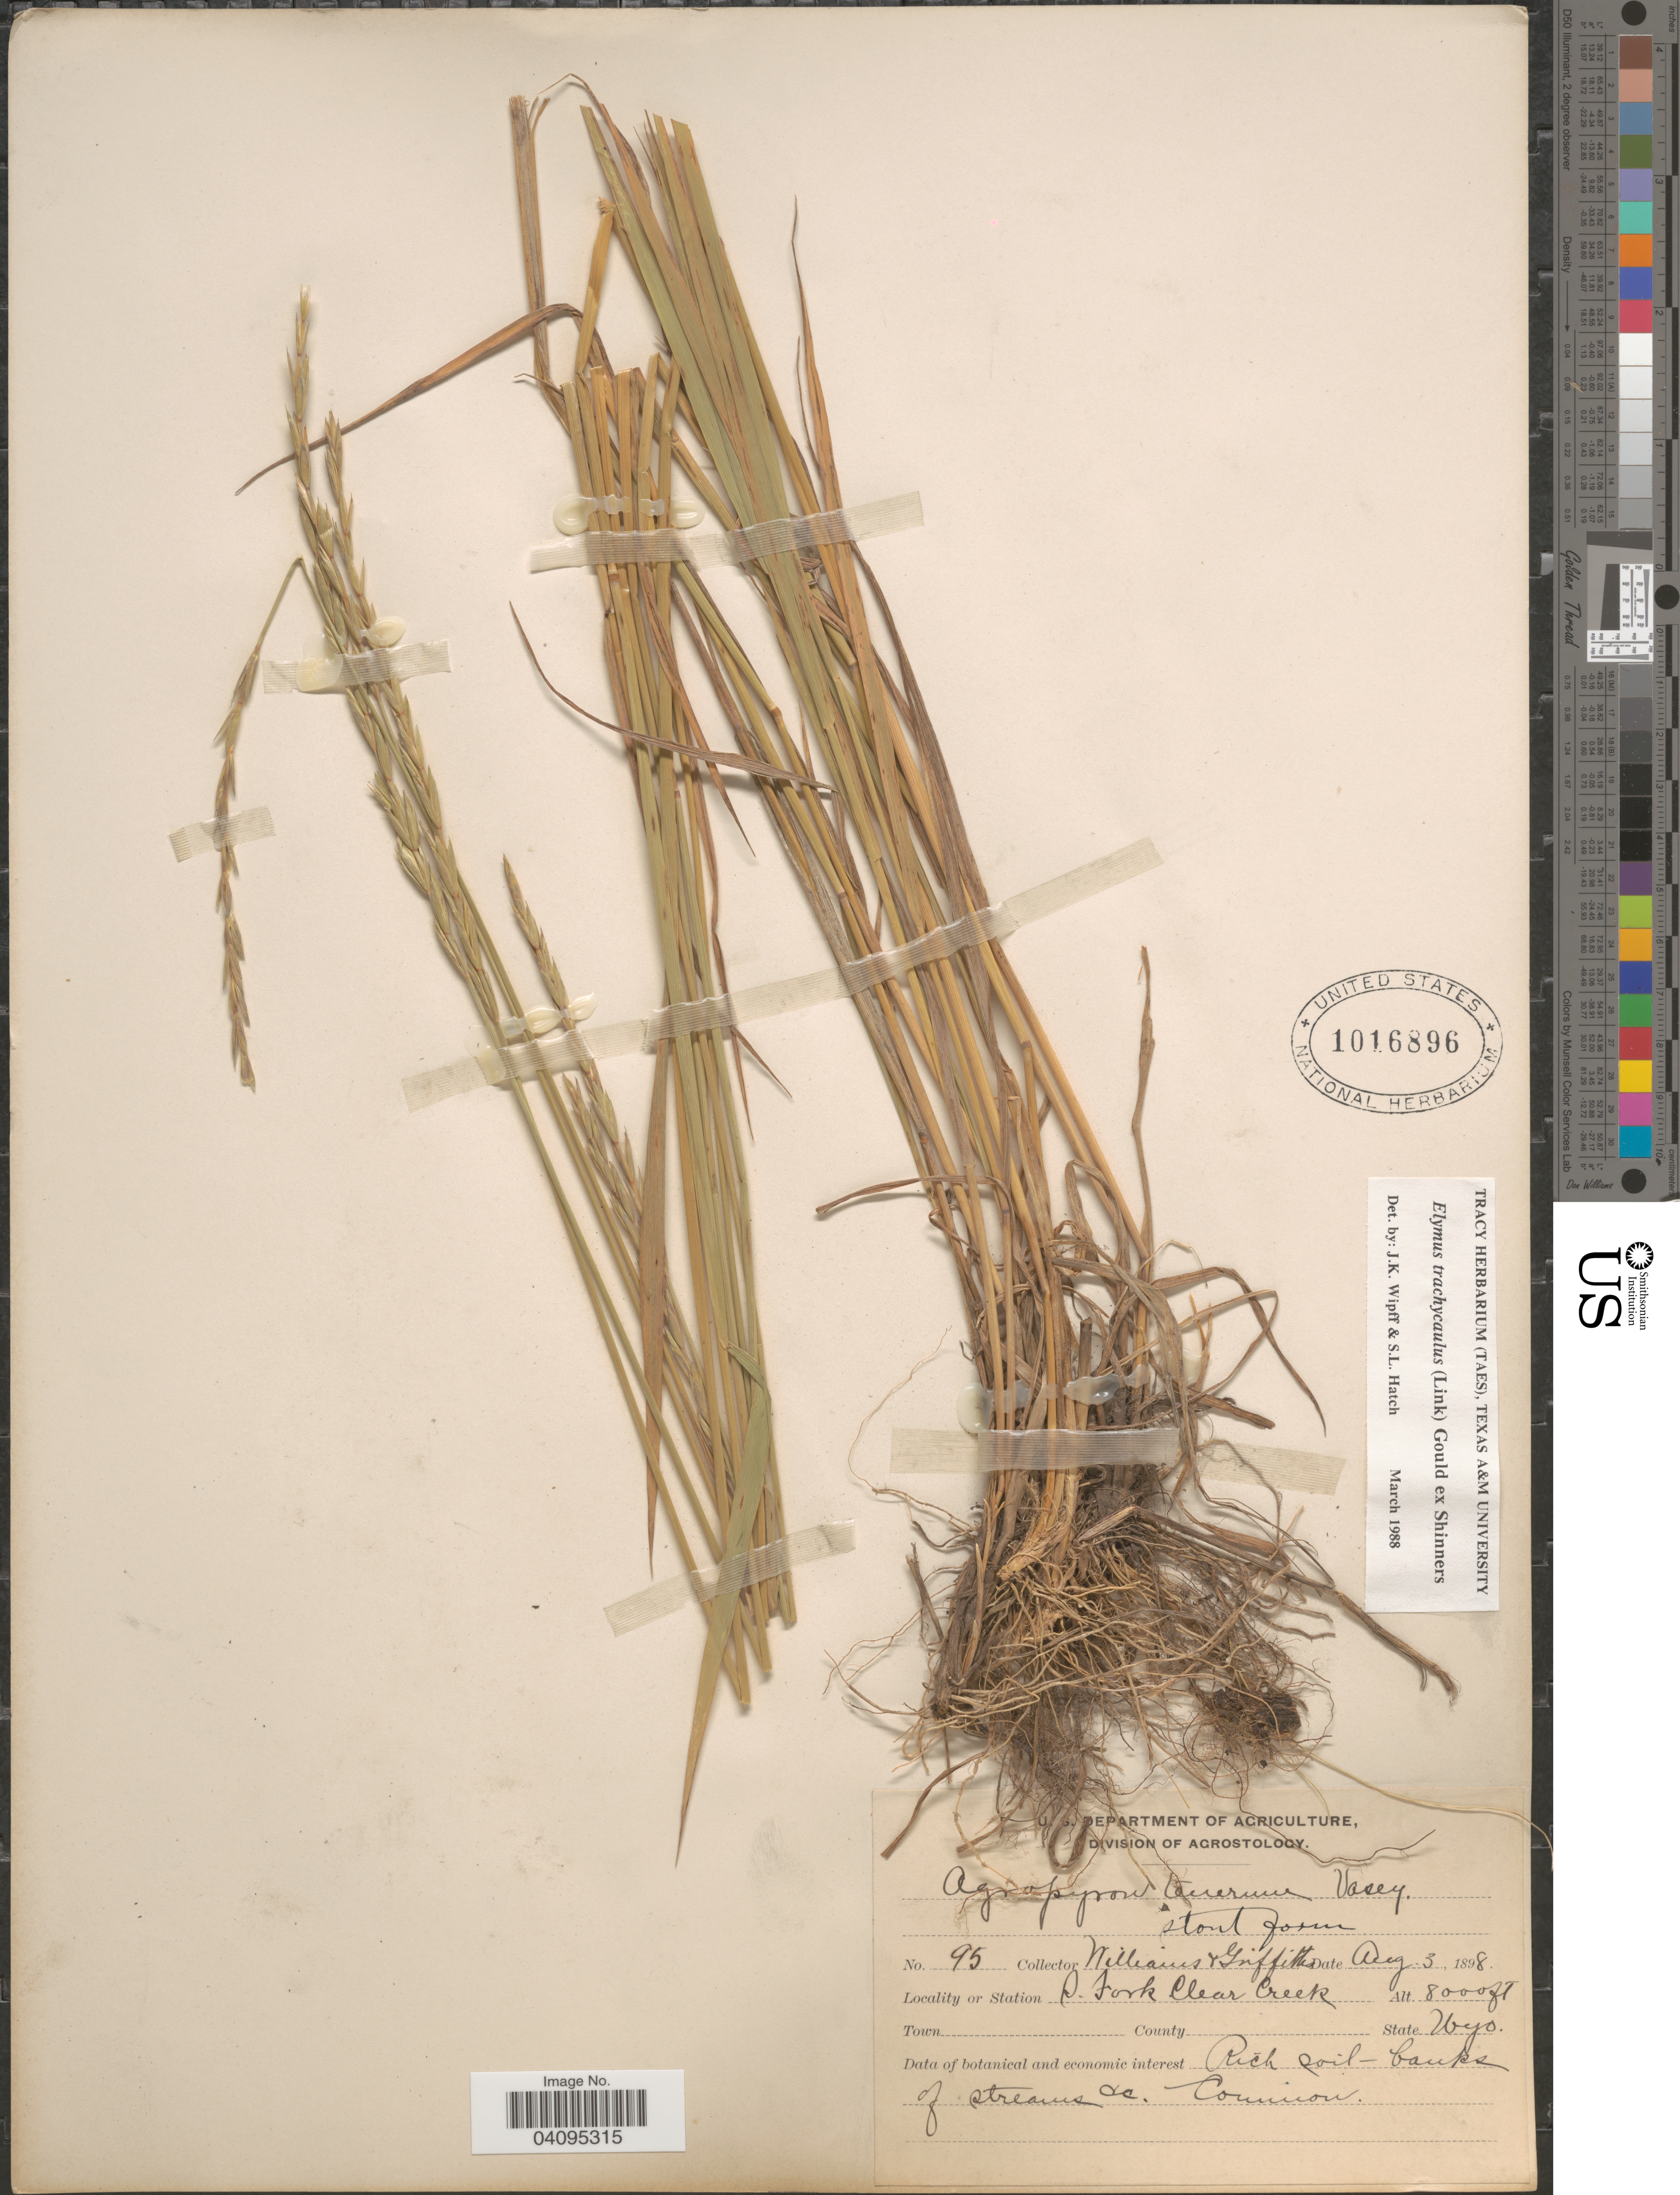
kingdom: Plantae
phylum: Tracheophyta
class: Liliopsida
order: Poales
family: Poaceae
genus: Elymus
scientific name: Elymus trachycaulus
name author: (Link) Gould ex Shinners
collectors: -- Williams & -- Griffiths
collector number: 95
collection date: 1898-08-03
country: United States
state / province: Wyoming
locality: S. Fork Clear Creek. Rich soil-banks of streams.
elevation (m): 2438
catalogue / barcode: US 1016896